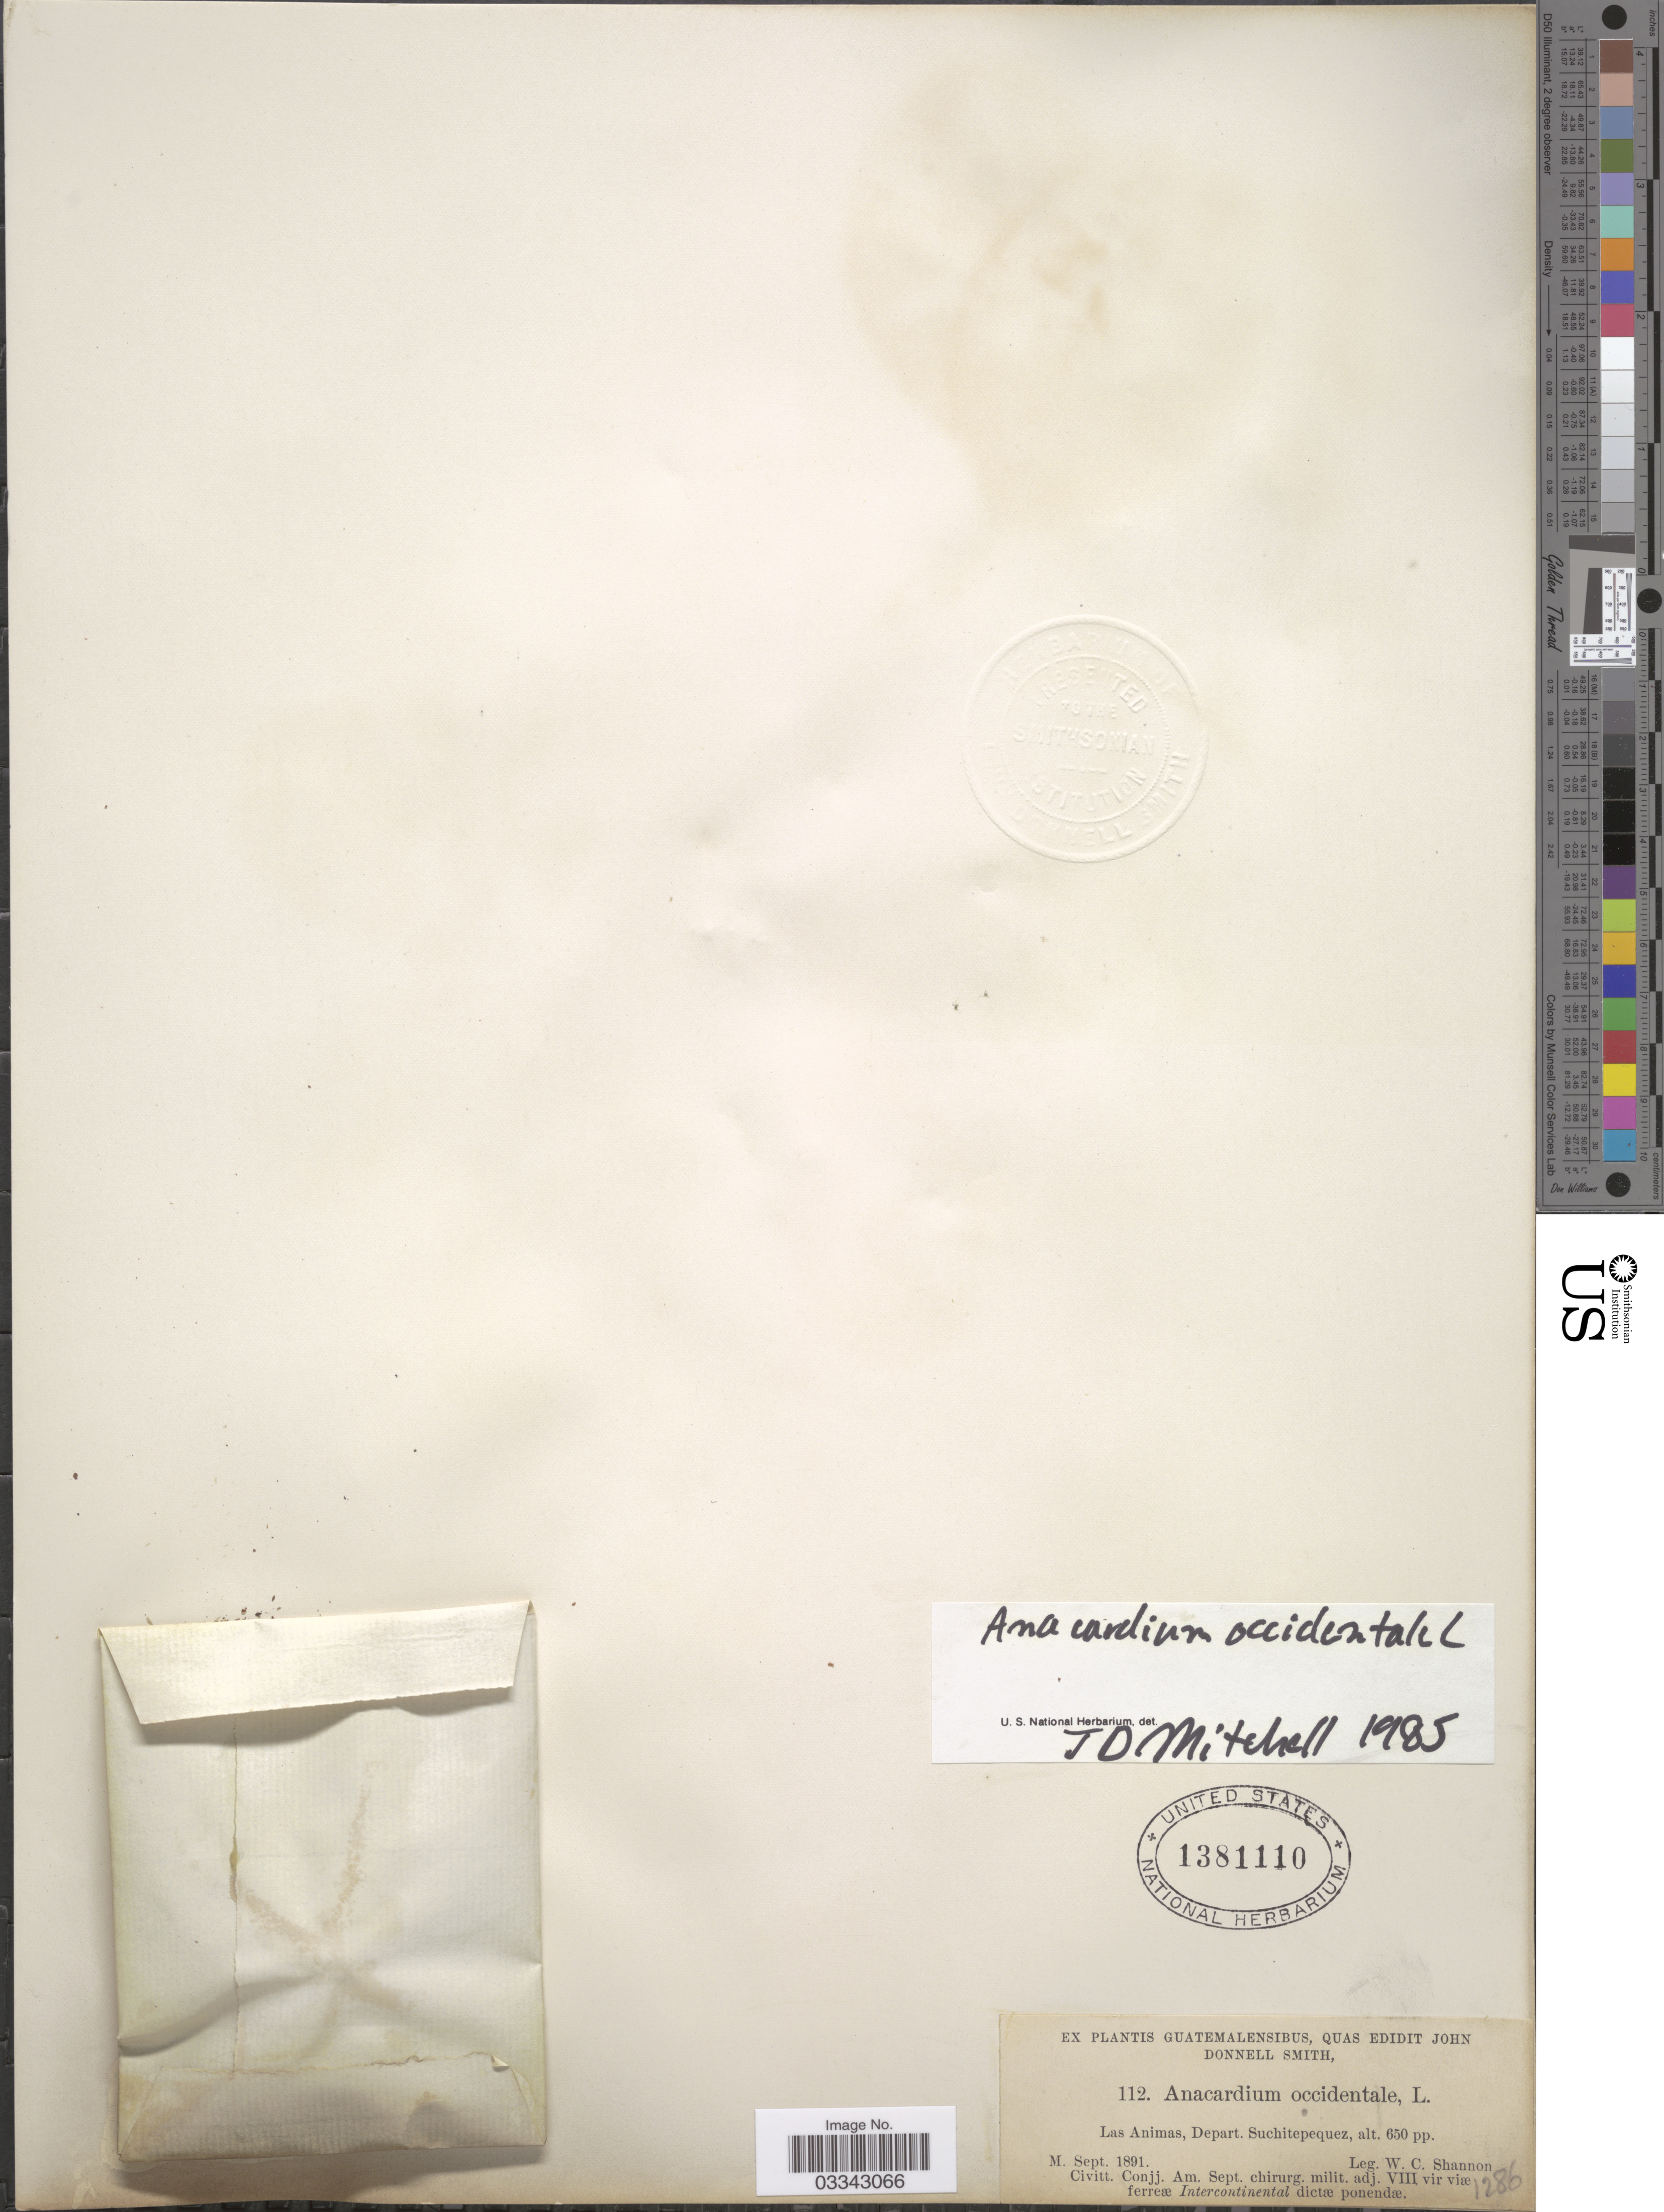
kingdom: Plantae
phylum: Tracheophyta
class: Magnoliopsida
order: Sapindales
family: Anacardiaceae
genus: Anacardium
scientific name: Anacardium occidentale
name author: L.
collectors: W. C. Shannon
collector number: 112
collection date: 1891-09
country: Guatemala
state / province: Suchitepéquez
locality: Las Animas, Depart. Suchitepequez.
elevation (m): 198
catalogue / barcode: US 1381110